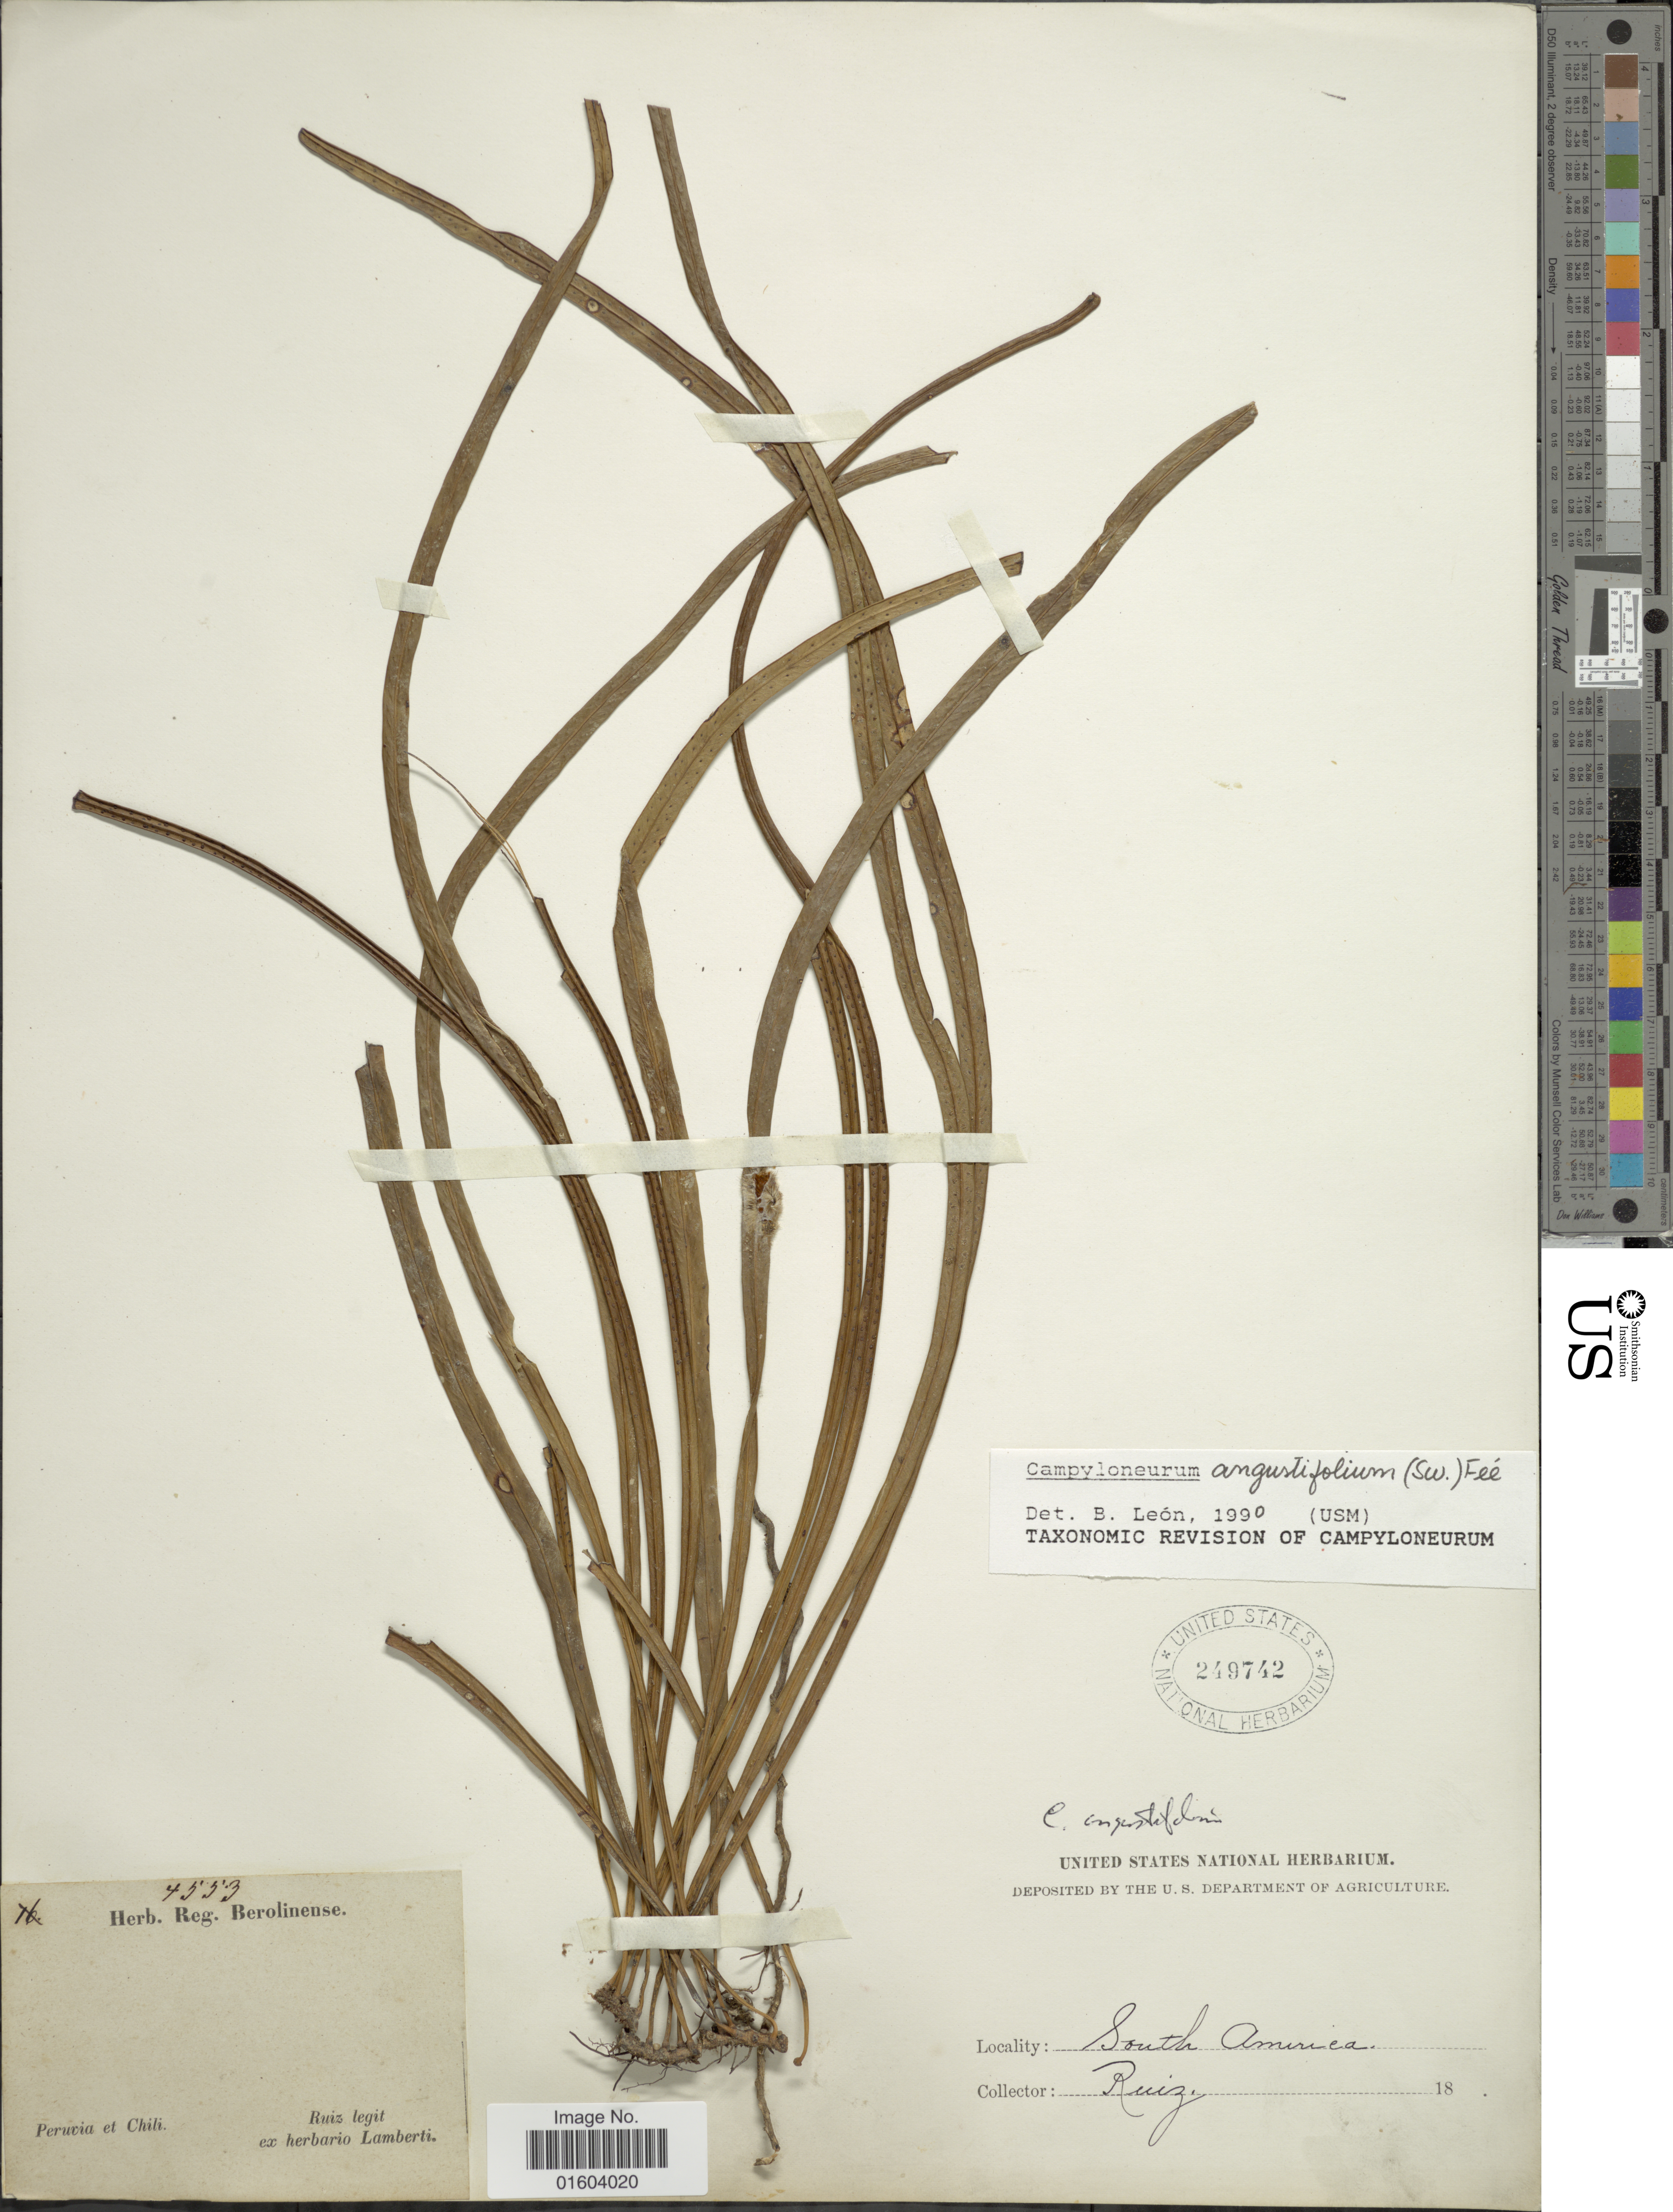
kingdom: Plantae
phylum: Tracheophyta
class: Polypodiopsida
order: Polypodiales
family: Polypodiaceae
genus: Campyloneurum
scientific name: Campyloneurum angustifolium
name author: (Sw.) Fée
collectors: Ruiz, --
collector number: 4553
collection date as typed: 18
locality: South America, Peruvia et Chili.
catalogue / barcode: US 249742